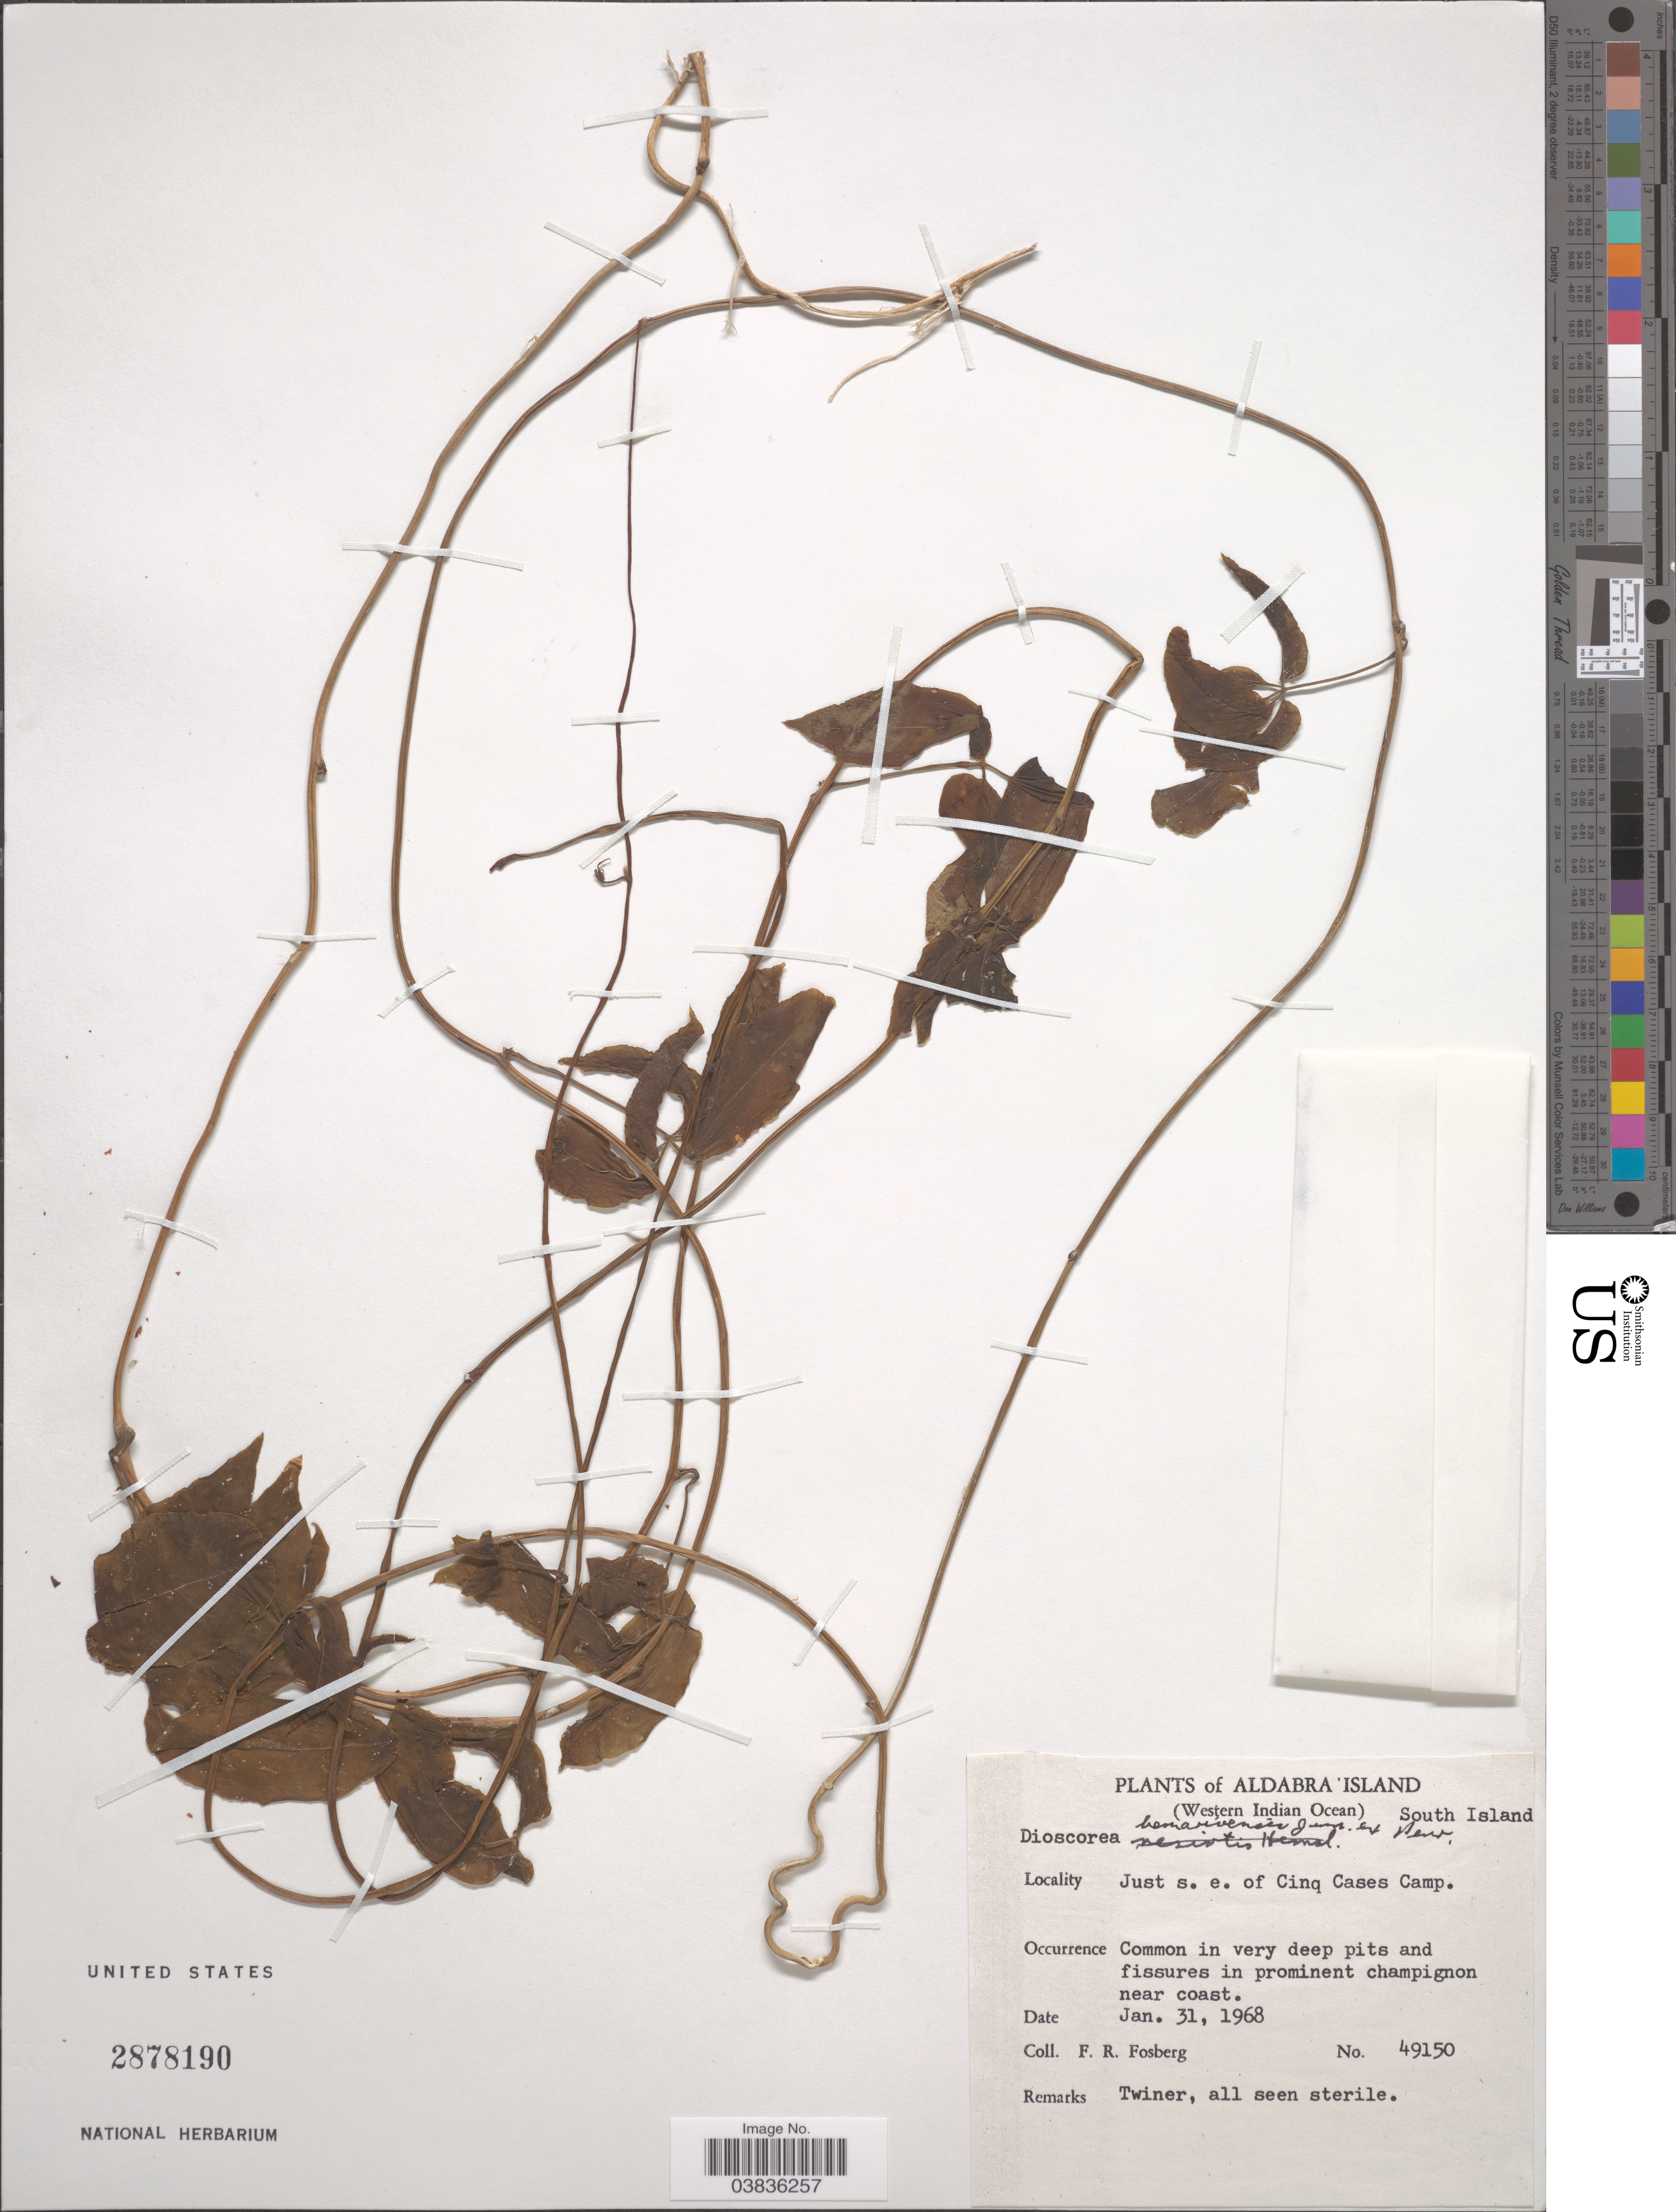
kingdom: Plantae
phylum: Tracheophyta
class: Liliopsida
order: Dioscoreales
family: Dioscoreaceae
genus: Dioscorea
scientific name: Dioscorea bemarivensis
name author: Jum. & H. Perrier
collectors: F. R. Fosberg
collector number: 49150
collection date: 1968-01-31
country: Seychelles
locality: Aldabra Island (Western Indian Ocean). South Island. Just s. e. of Cinq Cases Camp.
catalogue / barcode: US 2878190